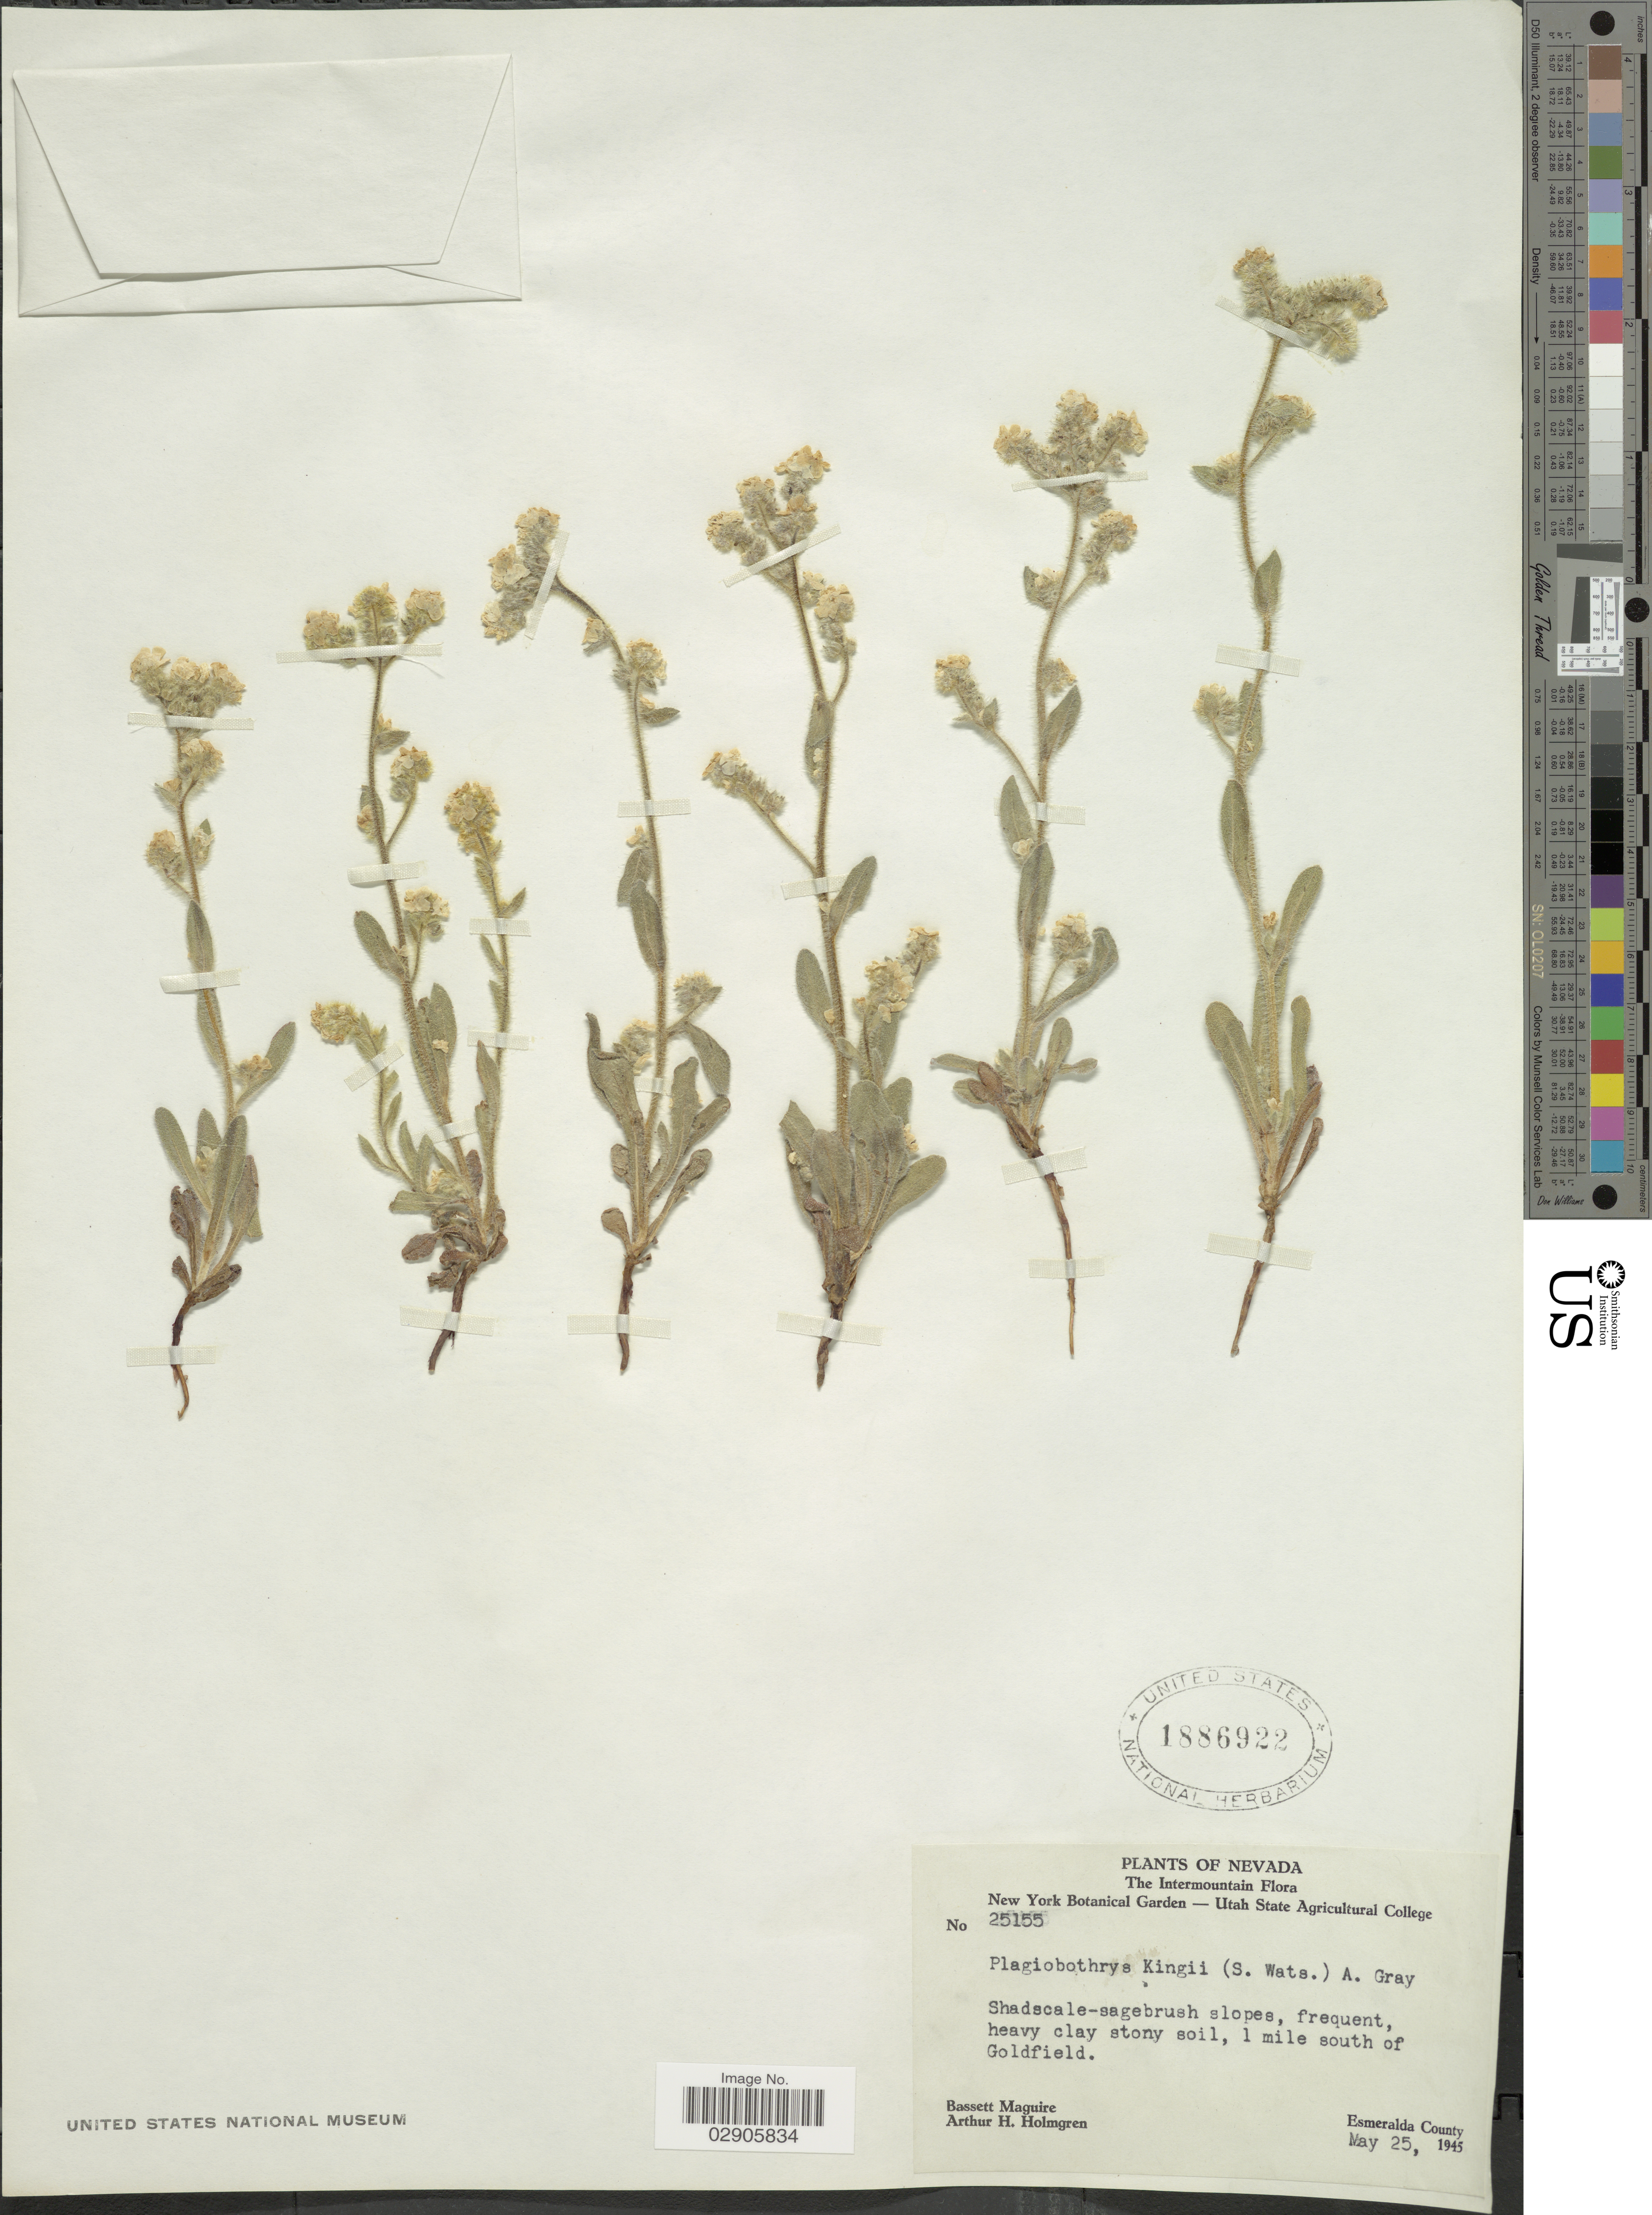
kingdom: Plantae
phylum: Tracheophyta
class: Magnoliopsida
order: Boraginales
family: Boraginaceae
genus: Plagiobothrys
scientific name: Plagiobothrys kingii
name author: (S. Watson) A. Gray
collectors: B. Maguire & A. H. Holmgren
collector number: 25155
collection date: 1945-05-25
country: United States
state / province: Nevada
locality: The Intermountain. 1 mile south of Goldfield. Esmeralda County.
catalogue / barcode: US 1886922